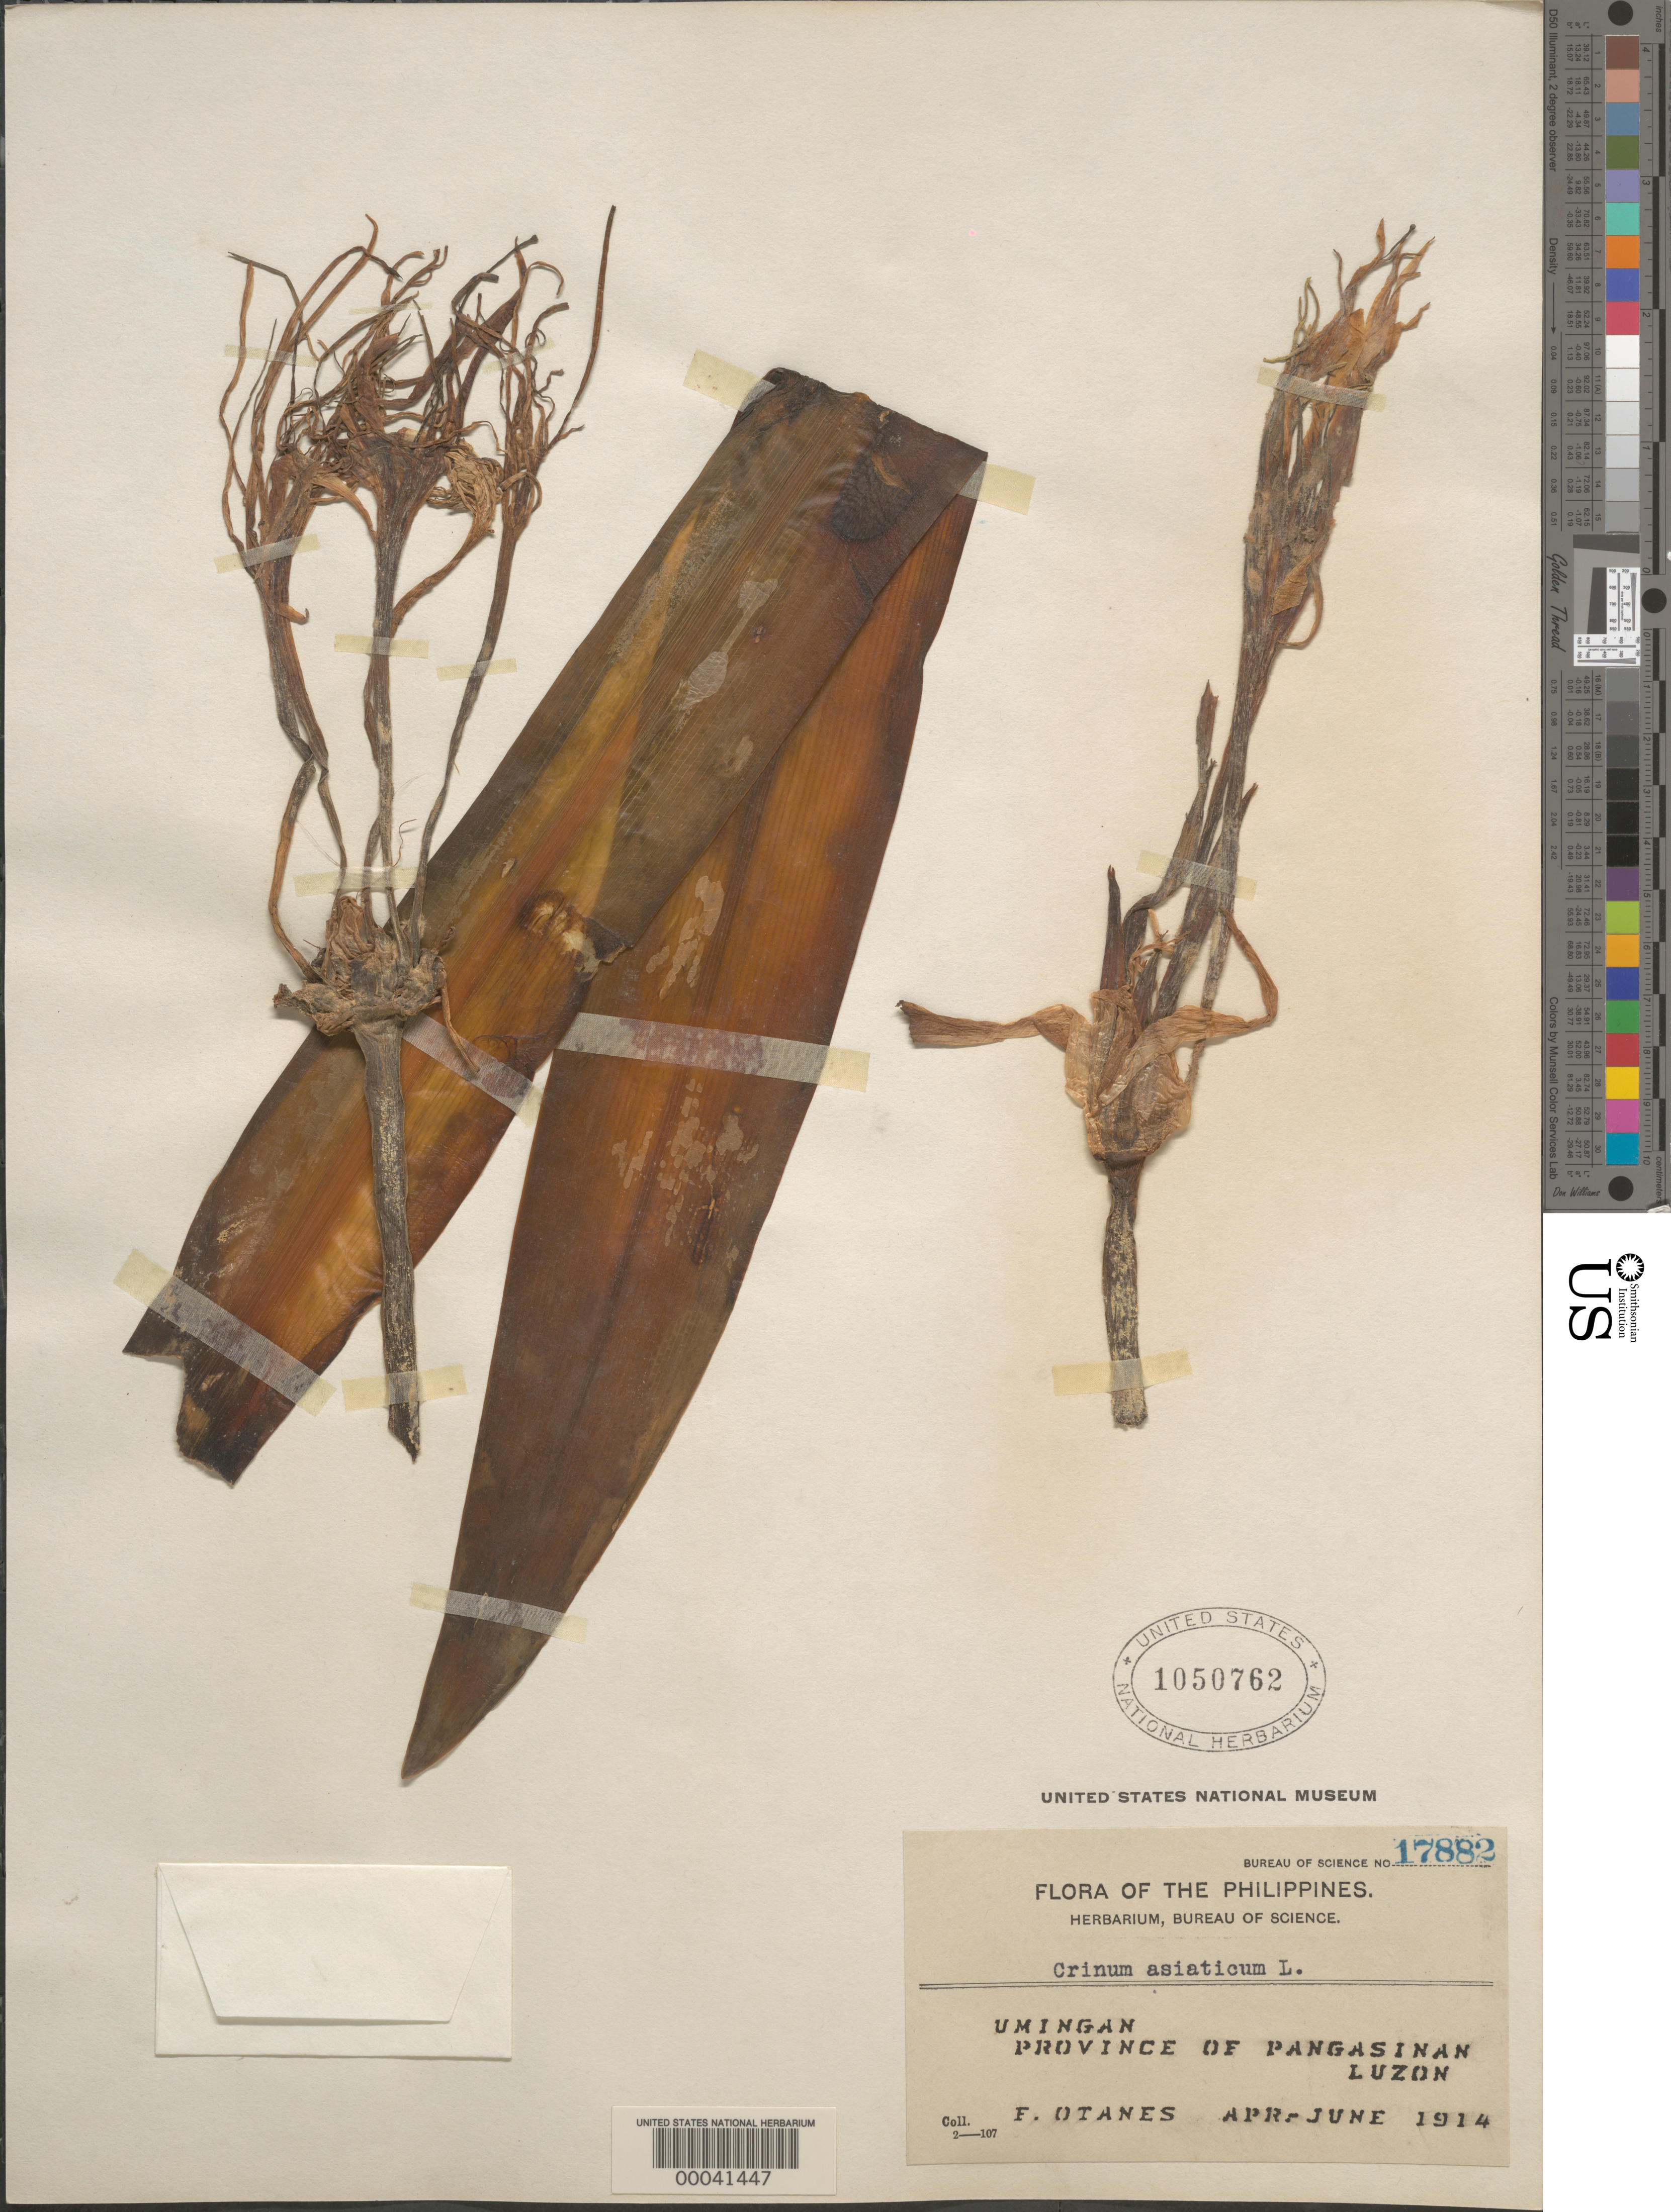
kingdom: Plantae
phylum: Tracheophyta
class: Liliopsida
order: Asparagales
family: Amaryllidaceae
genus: Crinum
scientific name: Crinum asiaticum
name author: L.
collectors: F. Q. Otanes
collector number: Bureau of Science 17882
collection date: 1914-04/1914-06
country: Philippines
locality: Umingan. Province of Pangasinan. Luzon.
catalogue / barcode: US 1050762